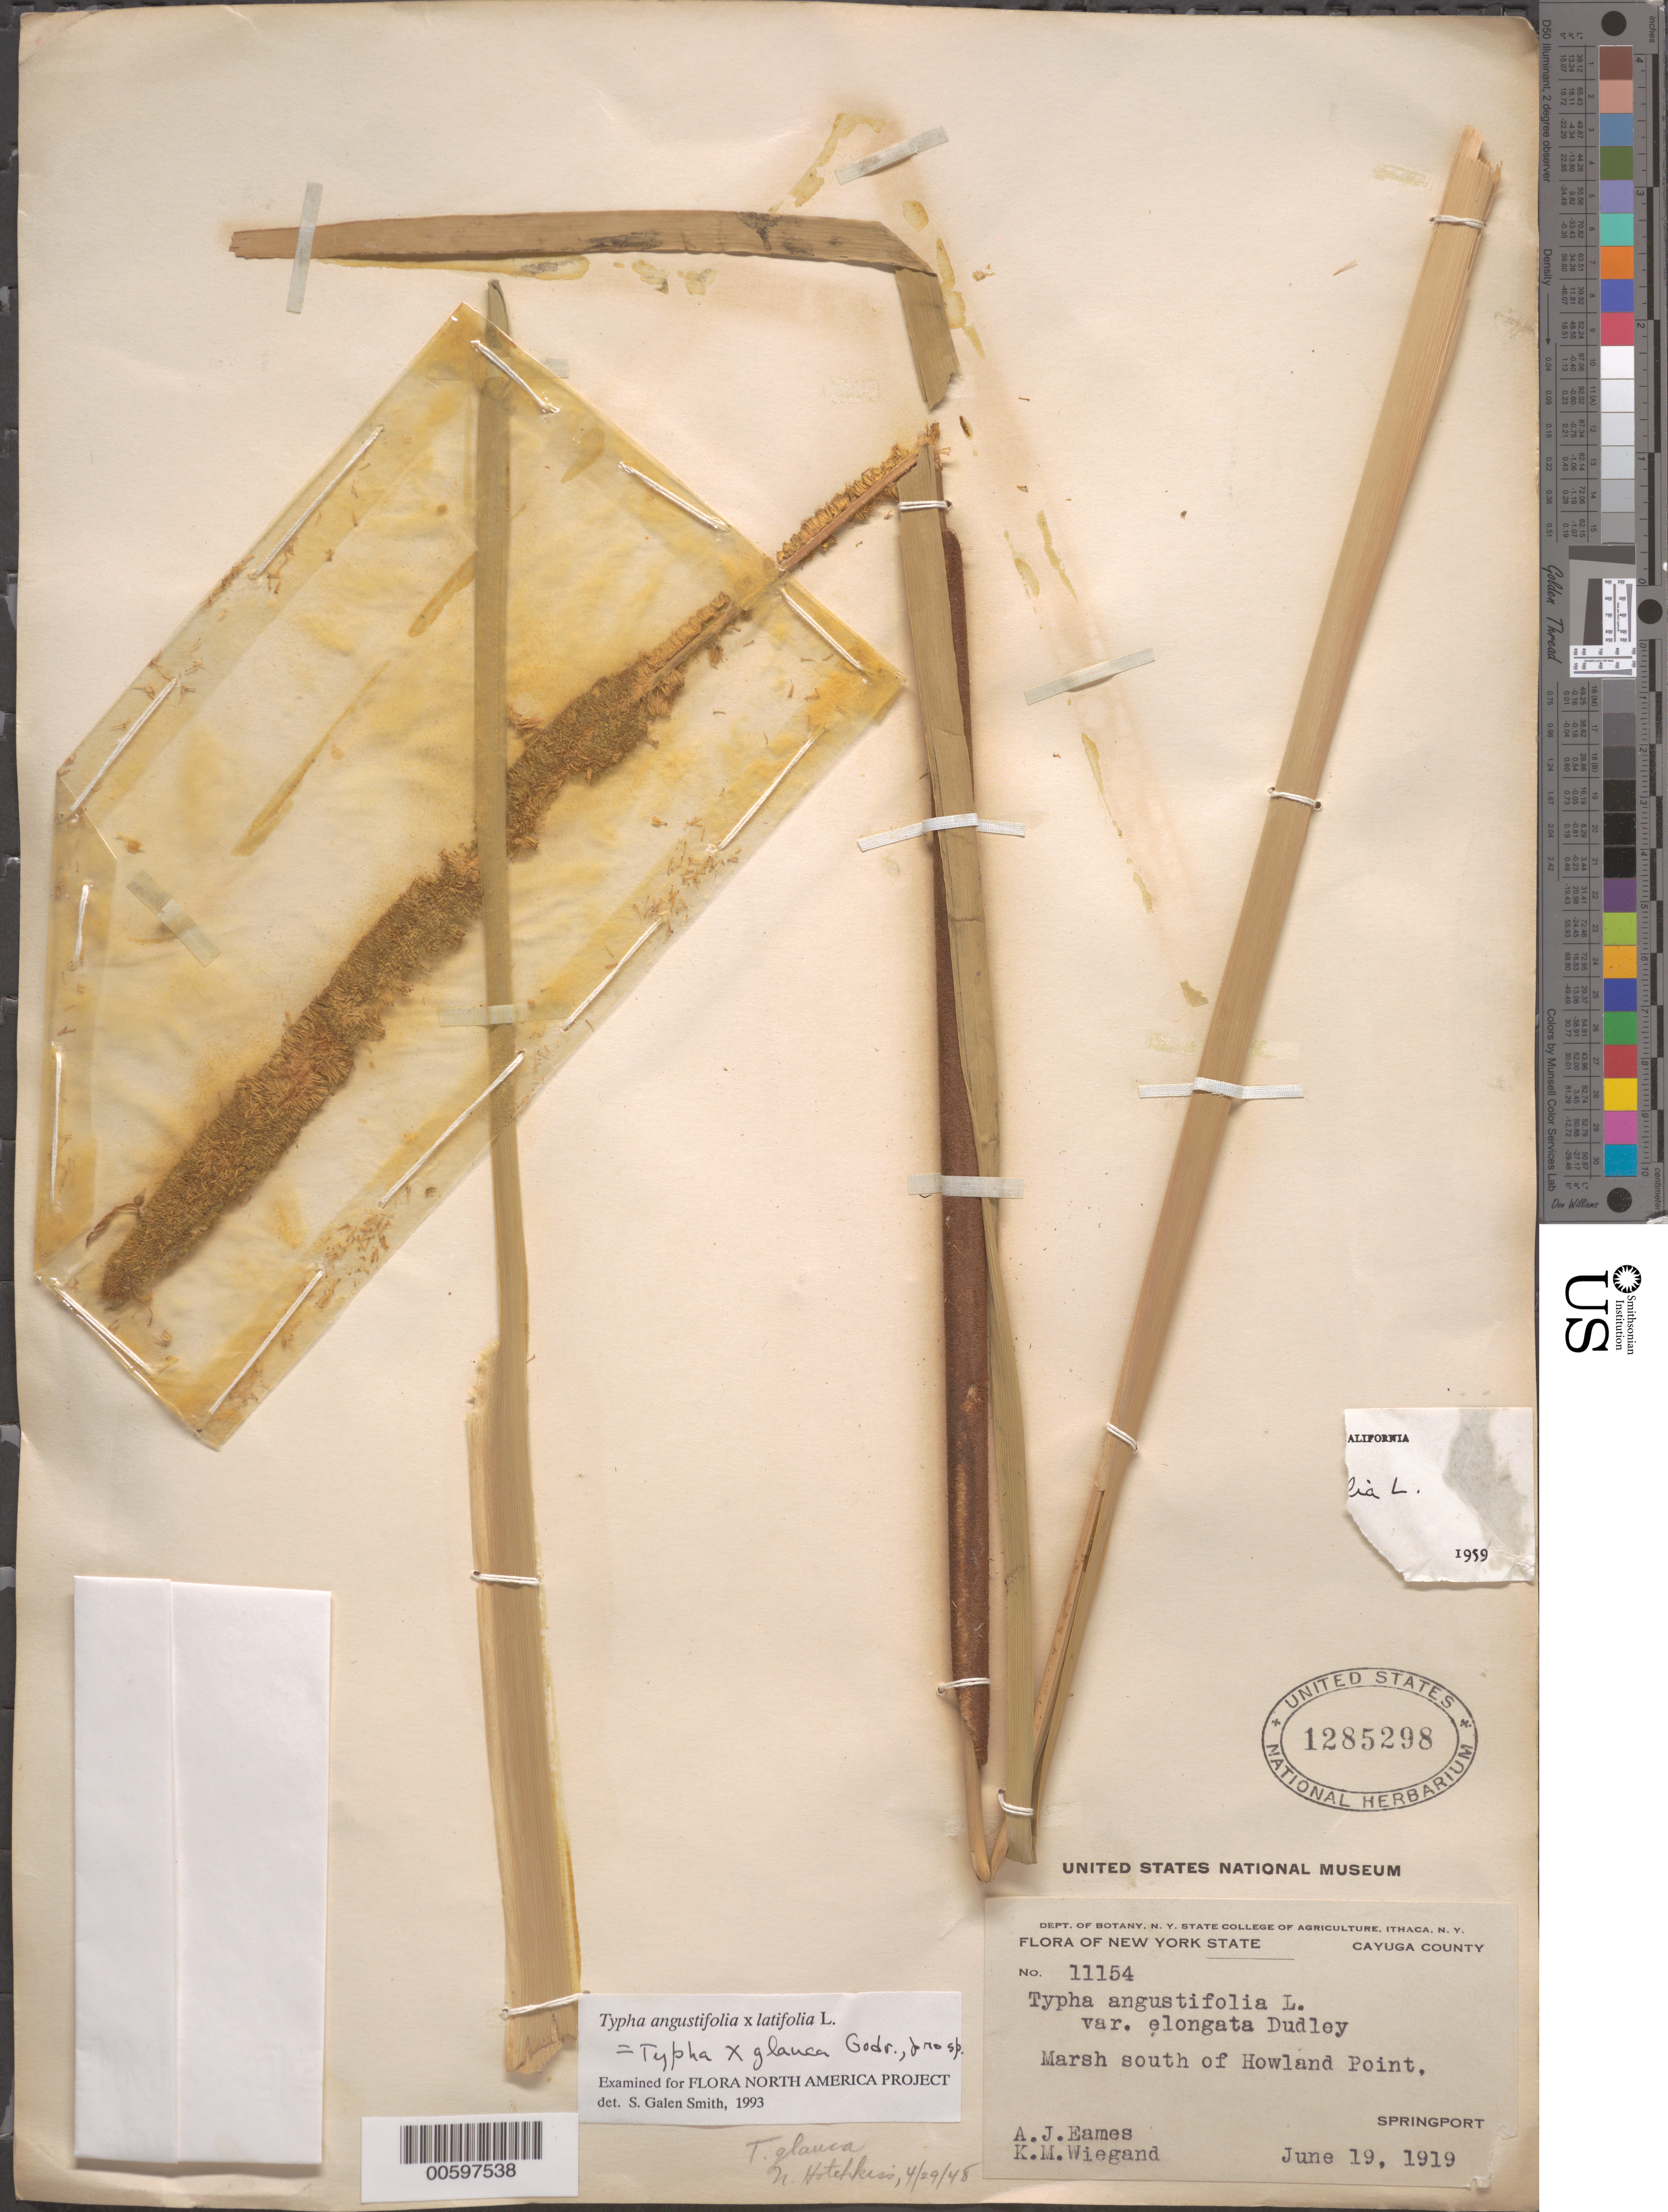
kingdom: Plantae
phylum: Tracheophyta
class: Liliopsida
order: Poales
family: Typhaceae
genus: Typha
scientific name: Typha glauca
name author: Godr.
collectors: A. J. Eames & K. M. Wiegand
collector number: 11154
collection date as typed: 19 Jun 1919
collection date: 1919-06-19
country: United States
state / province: New York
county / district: Cayuga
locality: S of Howland Point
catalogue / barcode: US 1285298